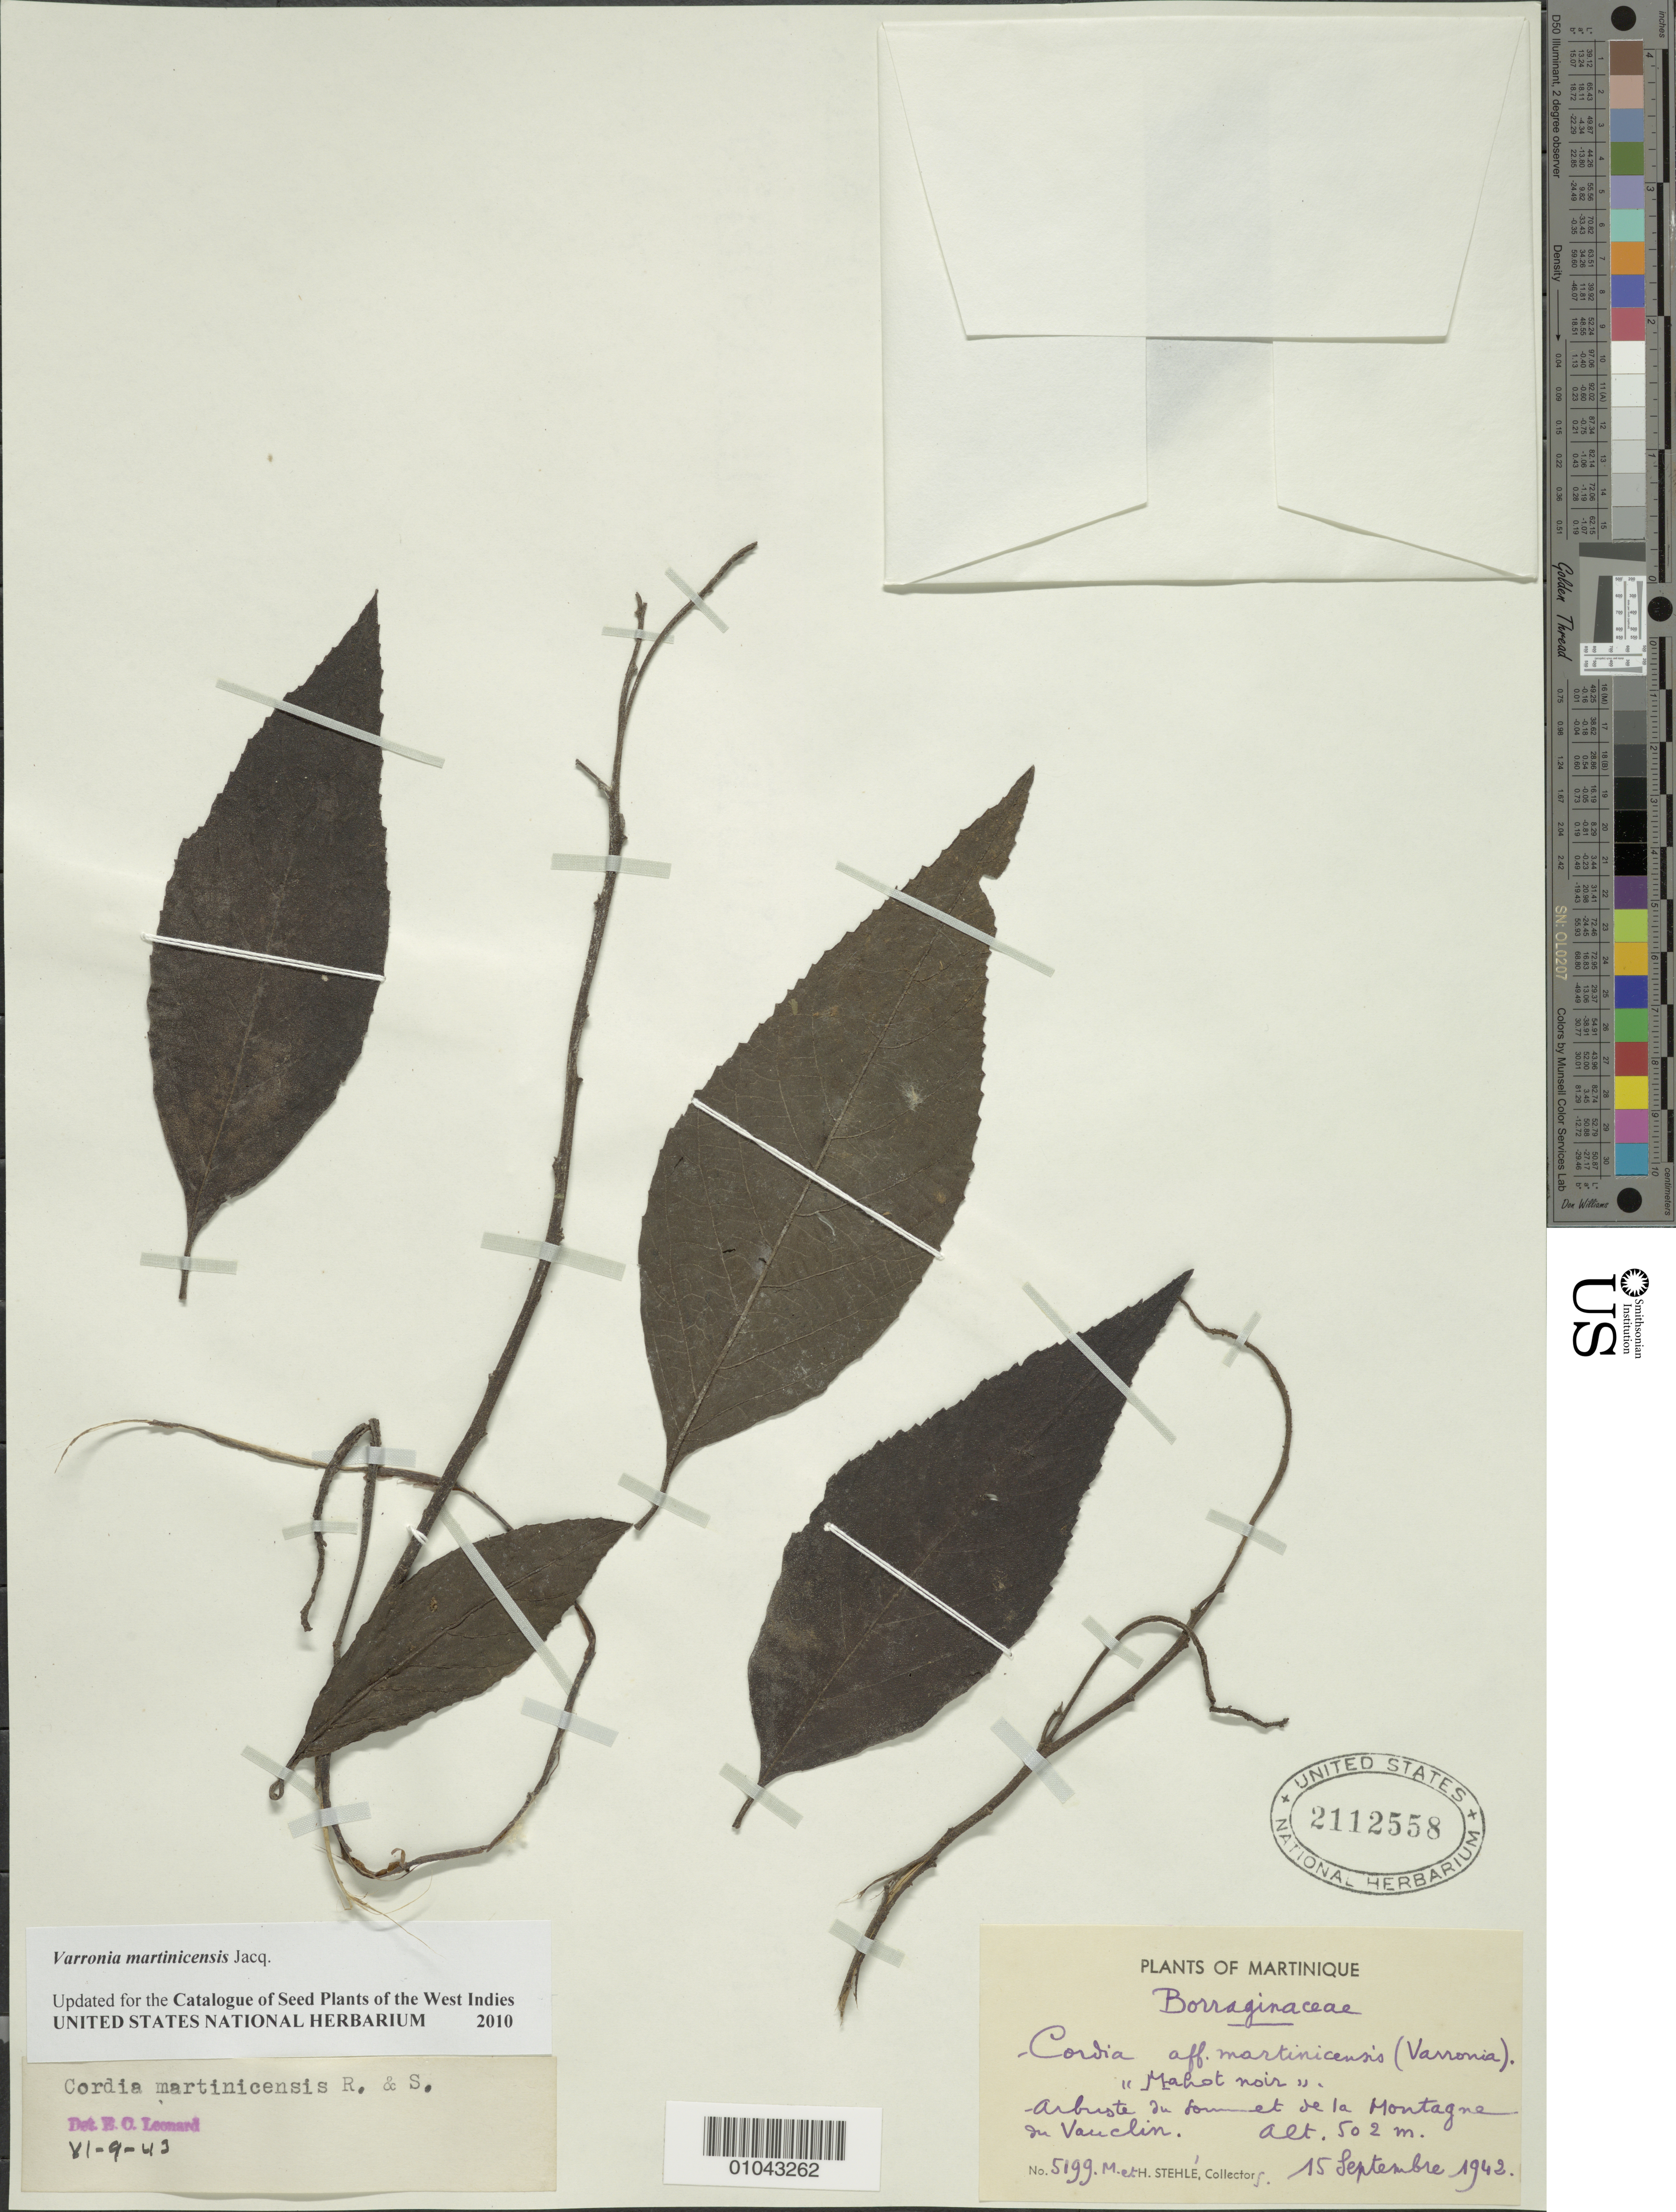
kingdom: Plantae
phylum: Tracheophyta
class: Magnoliopsida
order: Boraginales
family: Cordiaceae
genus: Varronia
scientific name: Varronia martinicensis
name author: Jacq.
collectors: H. Stehlé & M. Stehlé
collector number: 5199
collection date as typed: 15 Sep 1942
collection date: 1942-09-15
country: Martinique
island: Martinique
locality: Montagne du Vauclin, sommet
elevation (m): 502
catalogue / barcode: US 2112558